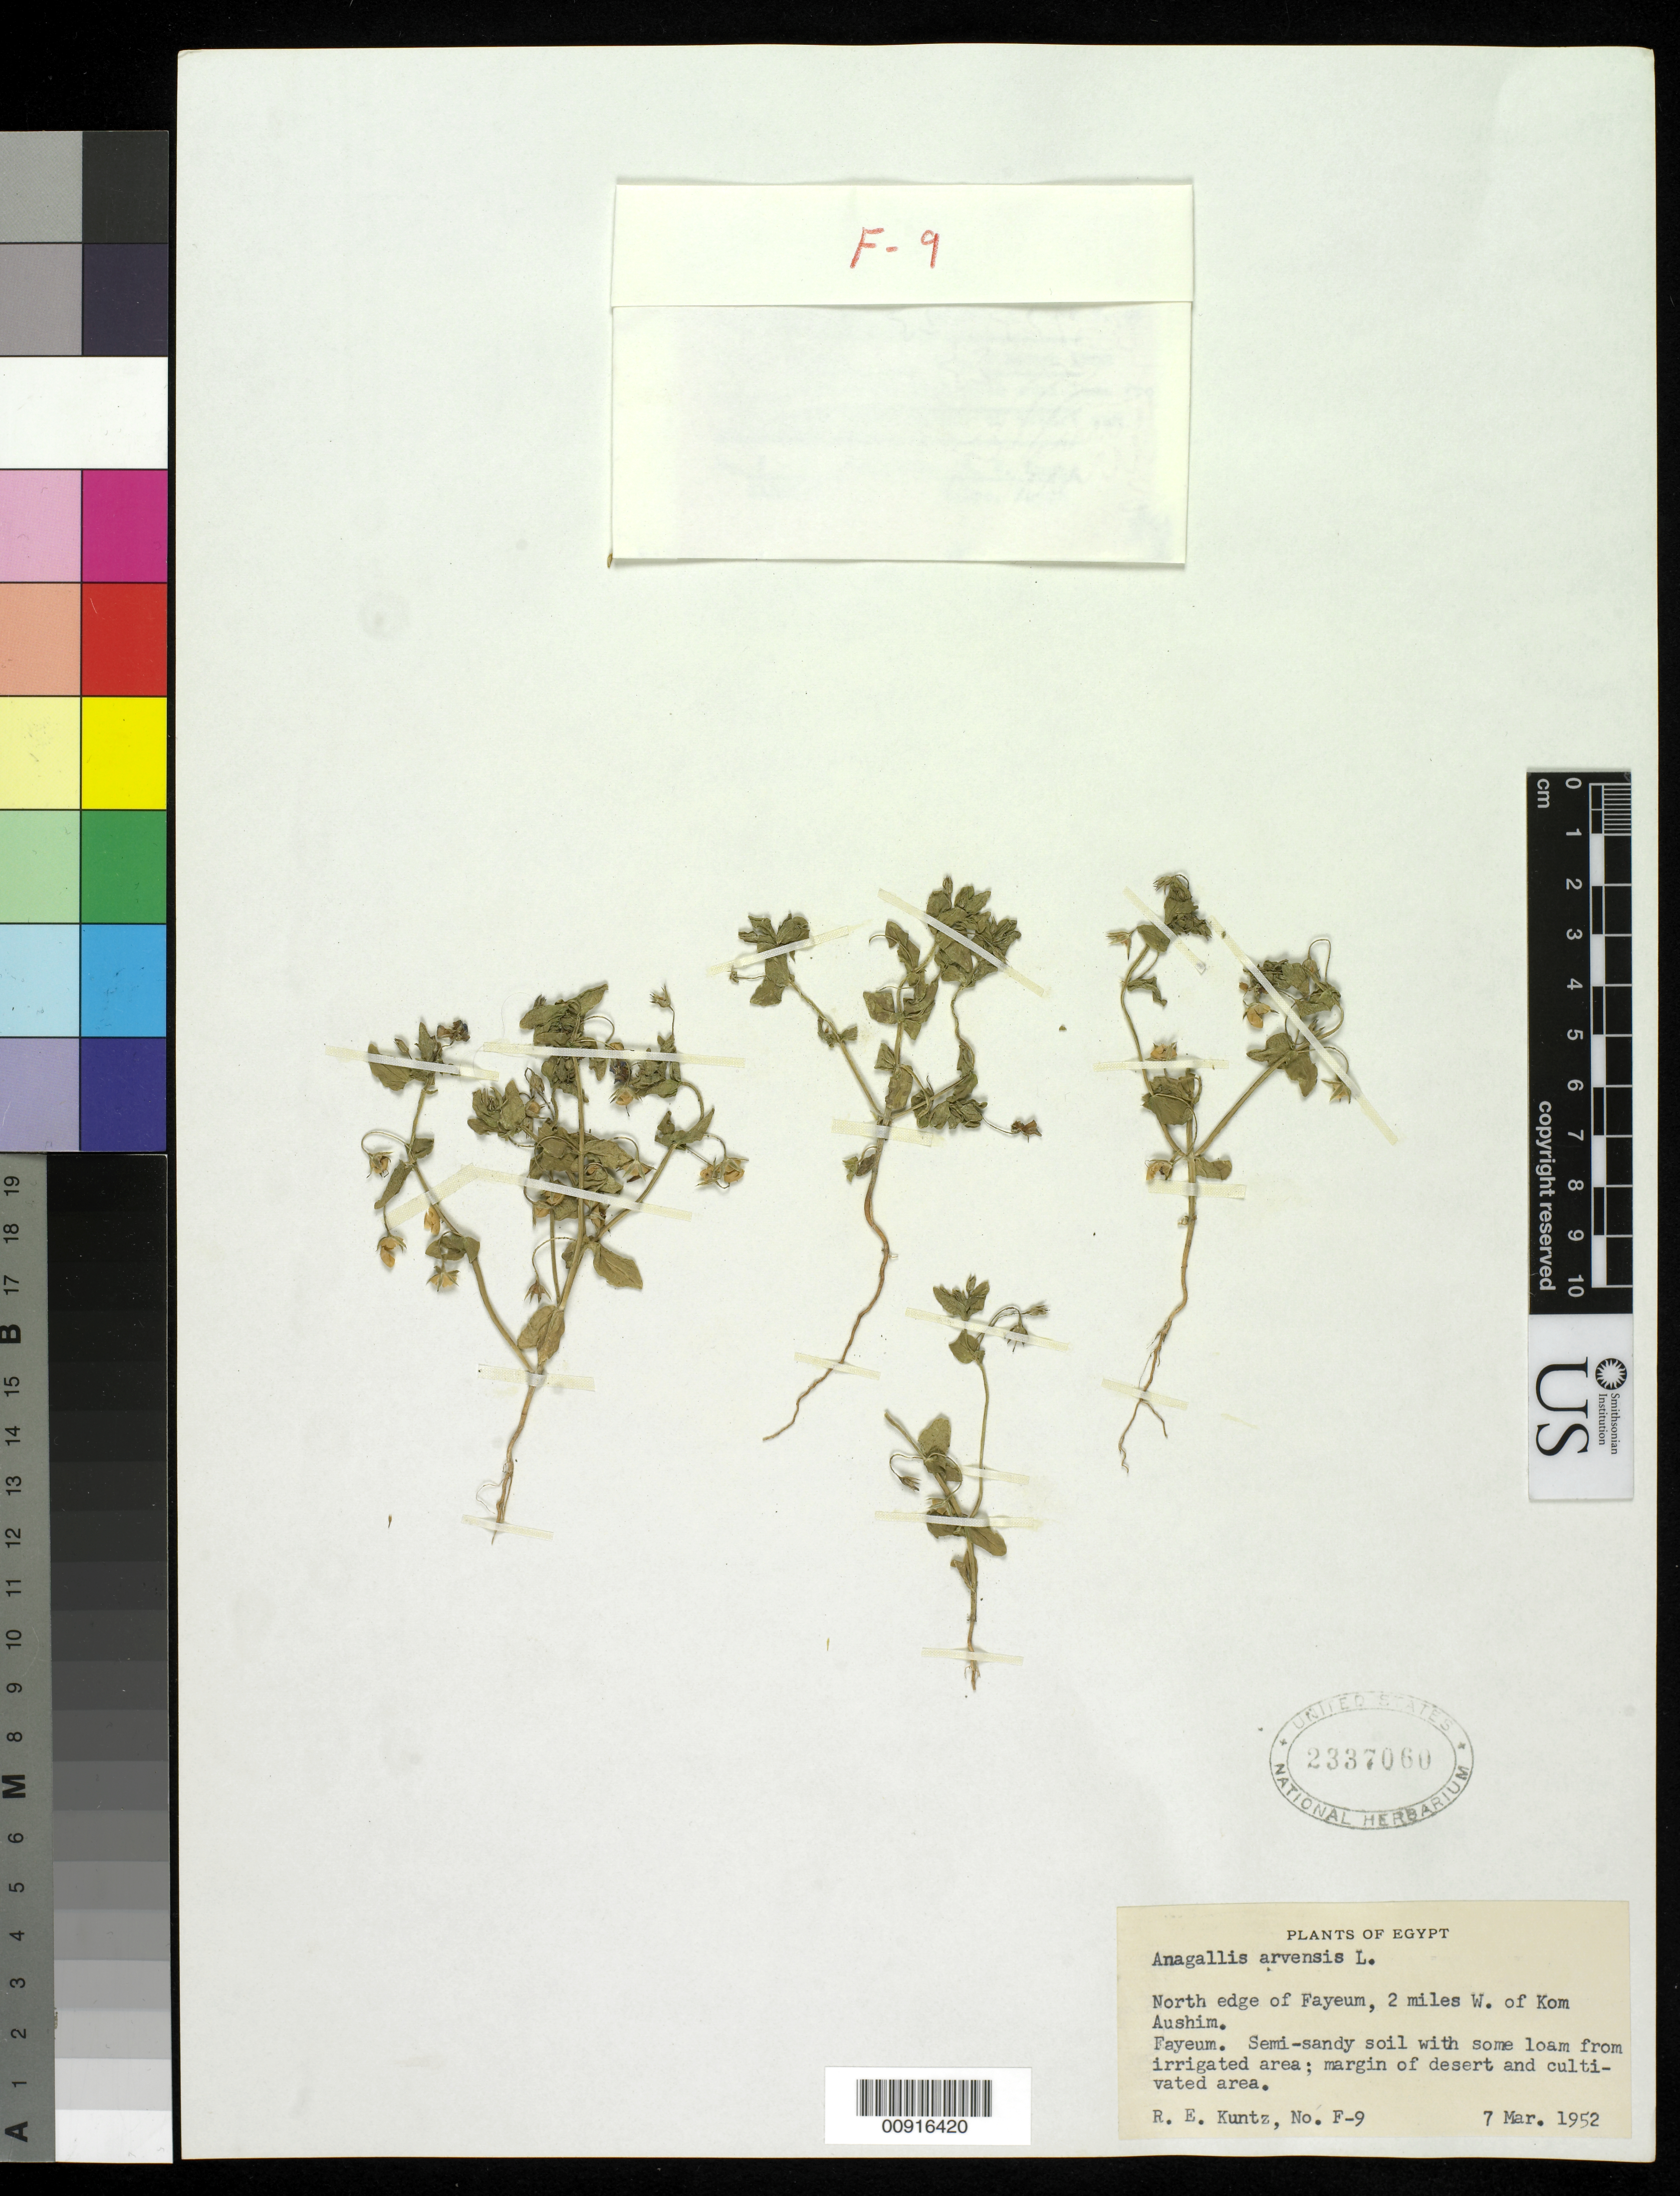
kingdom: Plantae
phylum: Tracheophyta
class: Magnoliopsida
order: Ericales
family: Primulaceae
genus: Anagallis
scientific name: Anagallis arvensis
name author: L.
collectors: R. E. Kuntz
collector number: F-9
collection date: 1952-03-07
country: Egypt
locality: North edge of Fayeum, 2 miles W. of Kom Aushim.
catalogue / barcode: US 2337060